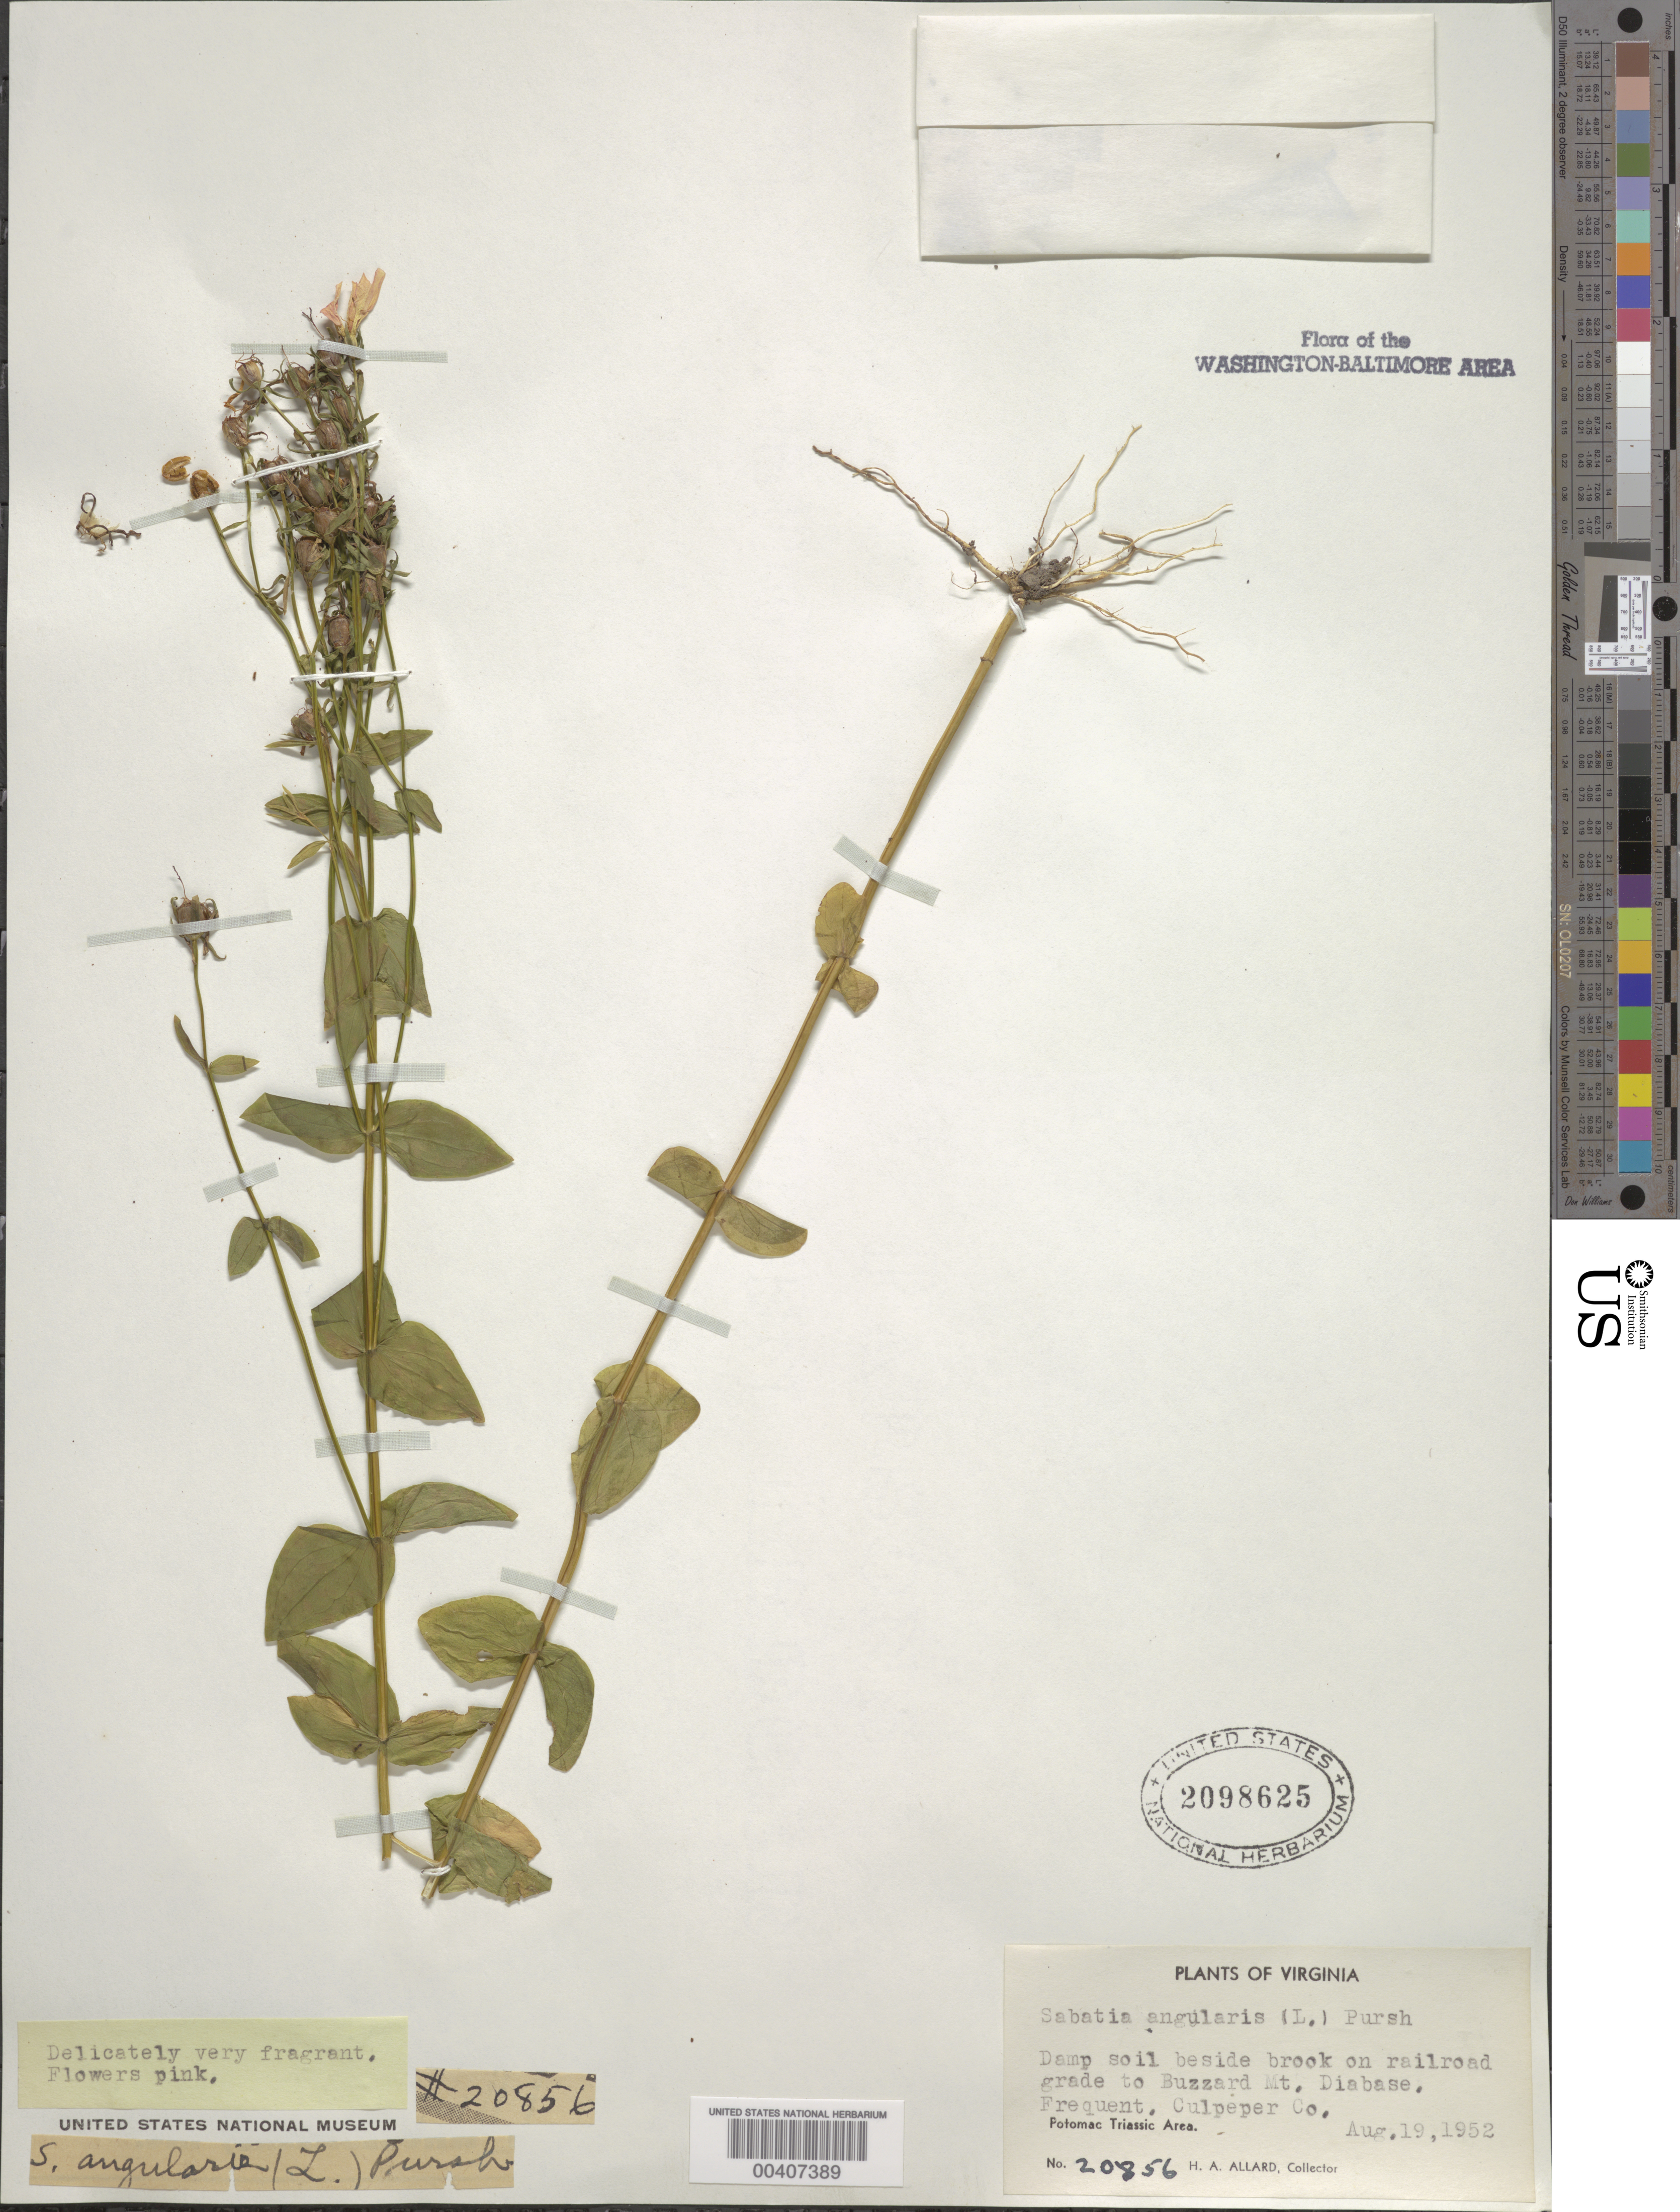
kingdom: Plantae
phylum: Tracheophyta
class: Magnoliopsida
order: Gentianales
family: Gentianaceae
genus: Sabatia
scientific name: Sabatia angularis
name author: (L.) Pursh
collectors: H. A. Allard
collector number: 20856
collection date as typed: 19 Aug 1952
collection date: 1952-08-19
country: United States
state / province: Virginia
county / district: Culpeper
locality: On R.R. to Buzzard Mountain, Potomac Triassic area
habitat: Damp soil, beside brook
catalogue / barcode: US 2098625